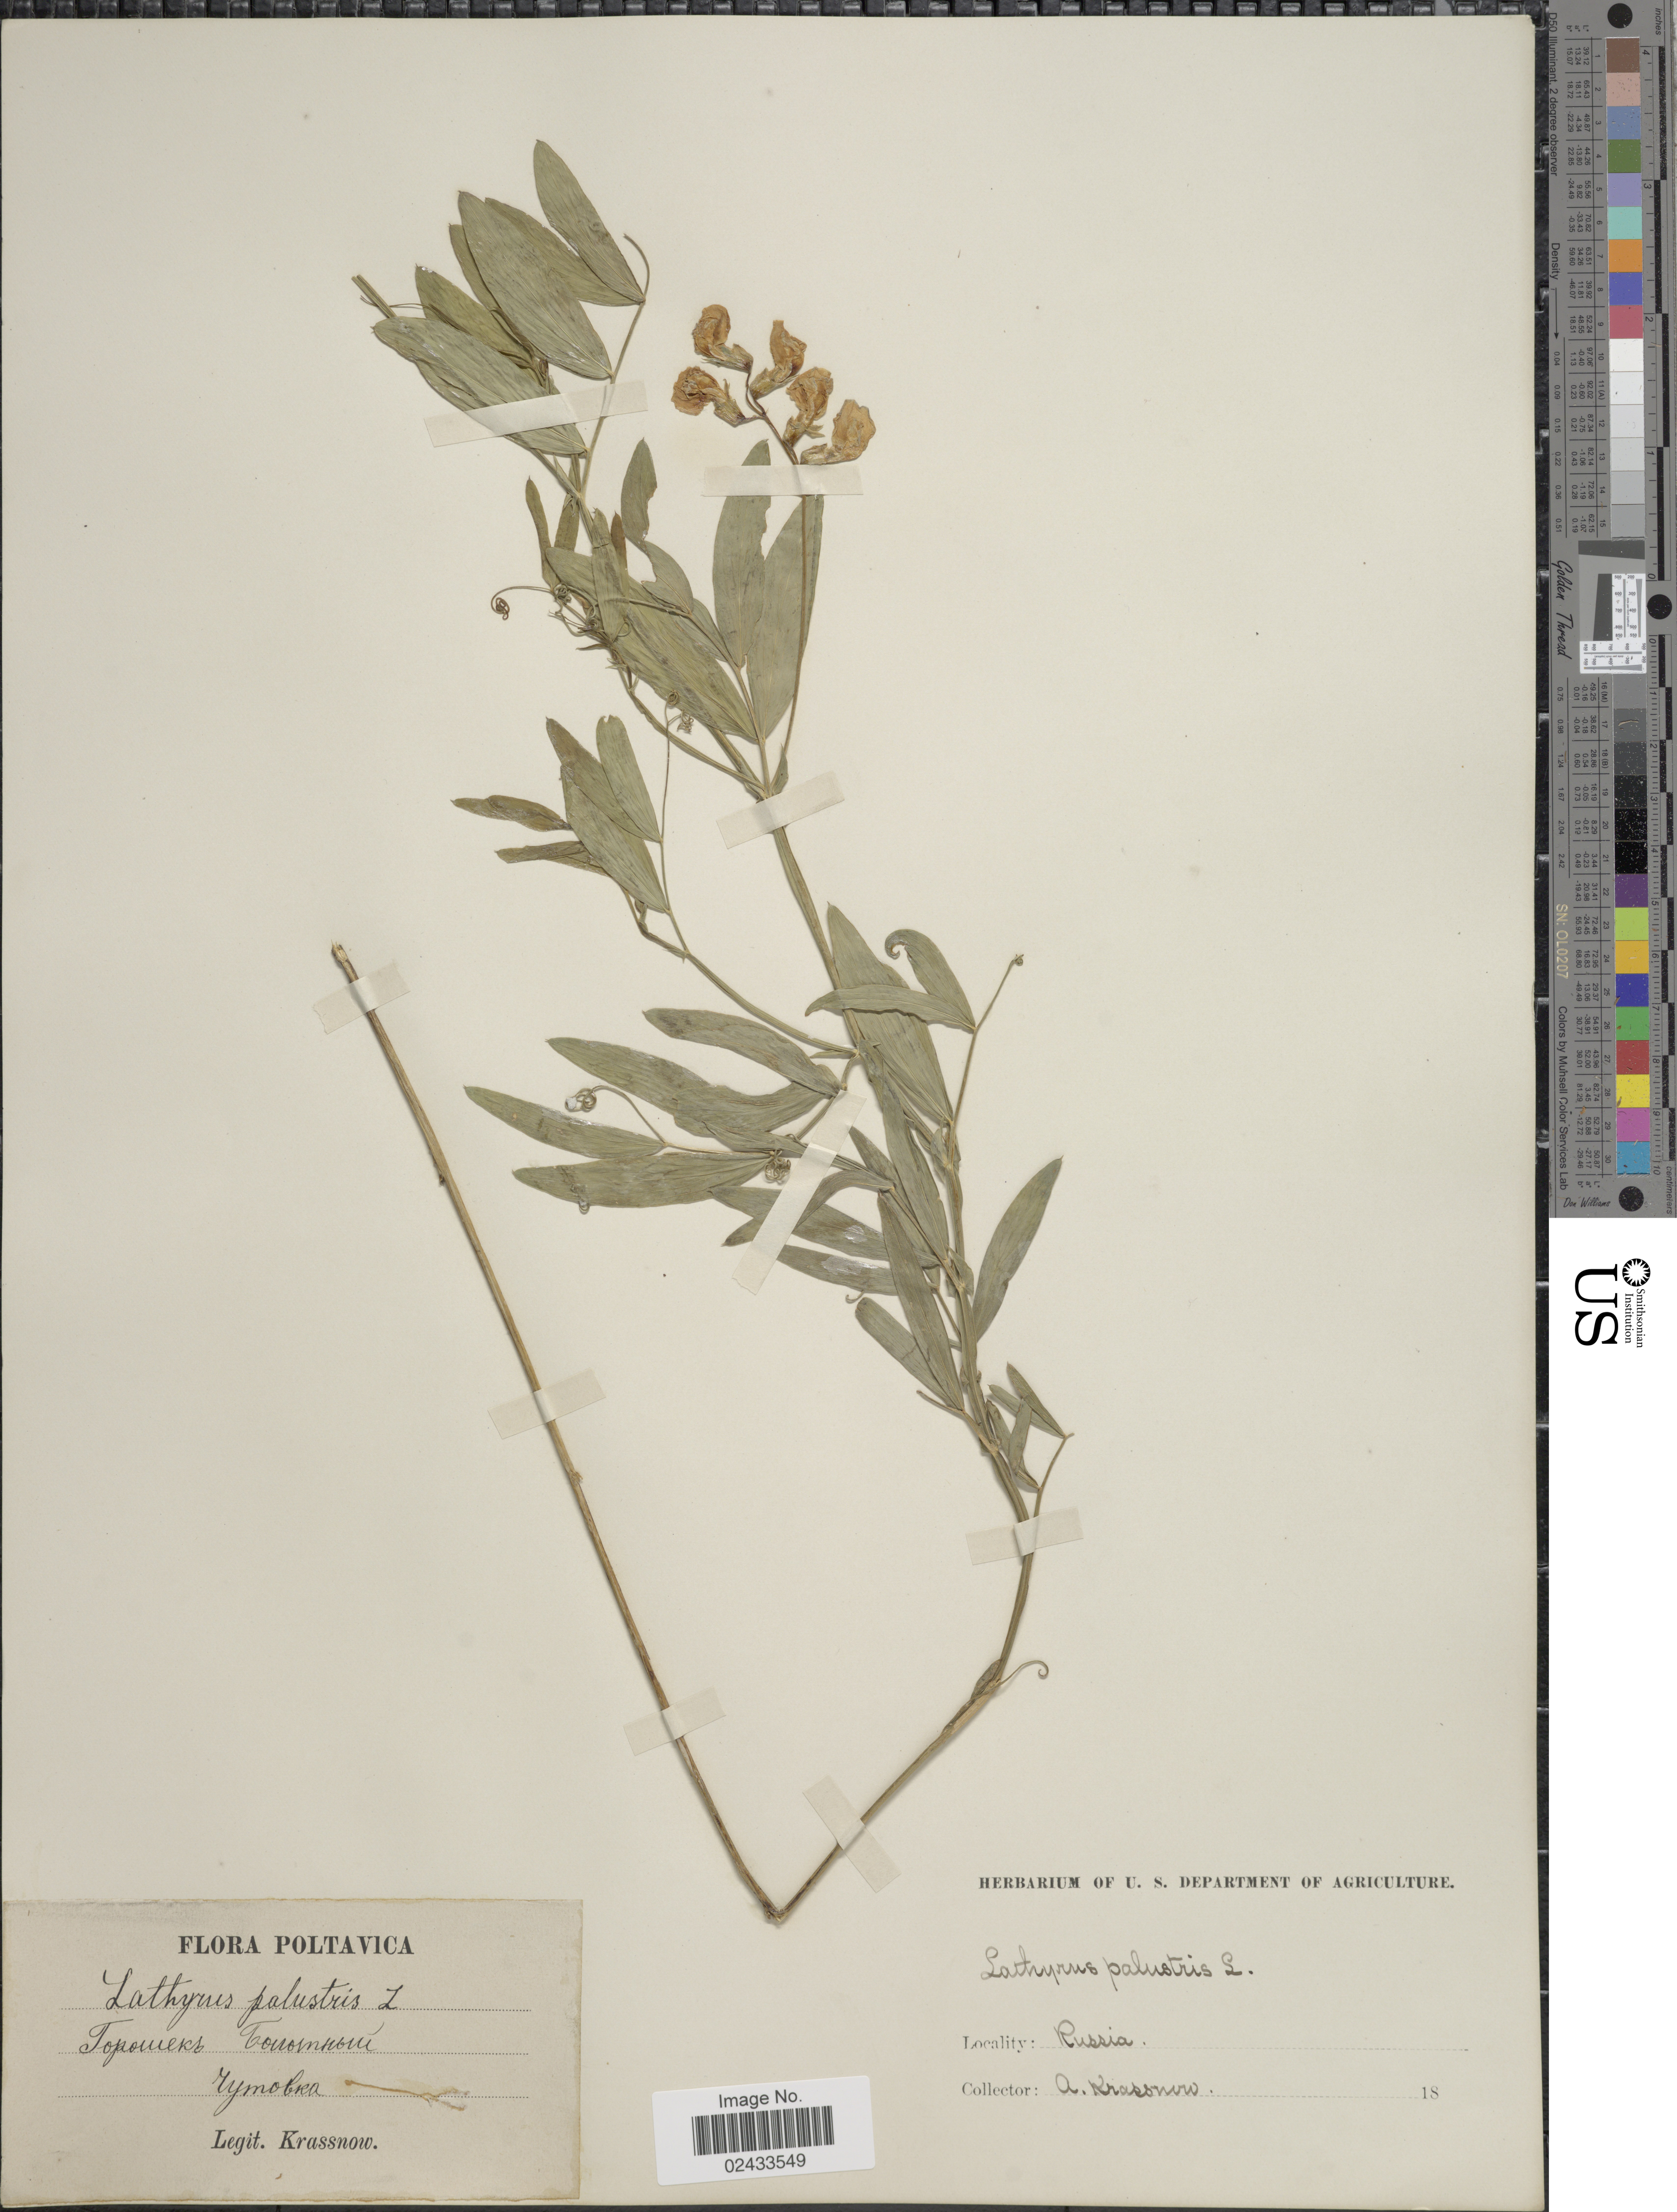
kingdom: Plantae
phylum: Tracheophyta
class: Magnoliopsida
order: Fabales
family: Fabaceae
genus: Lathyrus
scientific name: Lathyrus palustris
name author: L.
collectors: -. Krassnow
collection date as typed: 18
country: Russian Federation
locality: Russia, X.